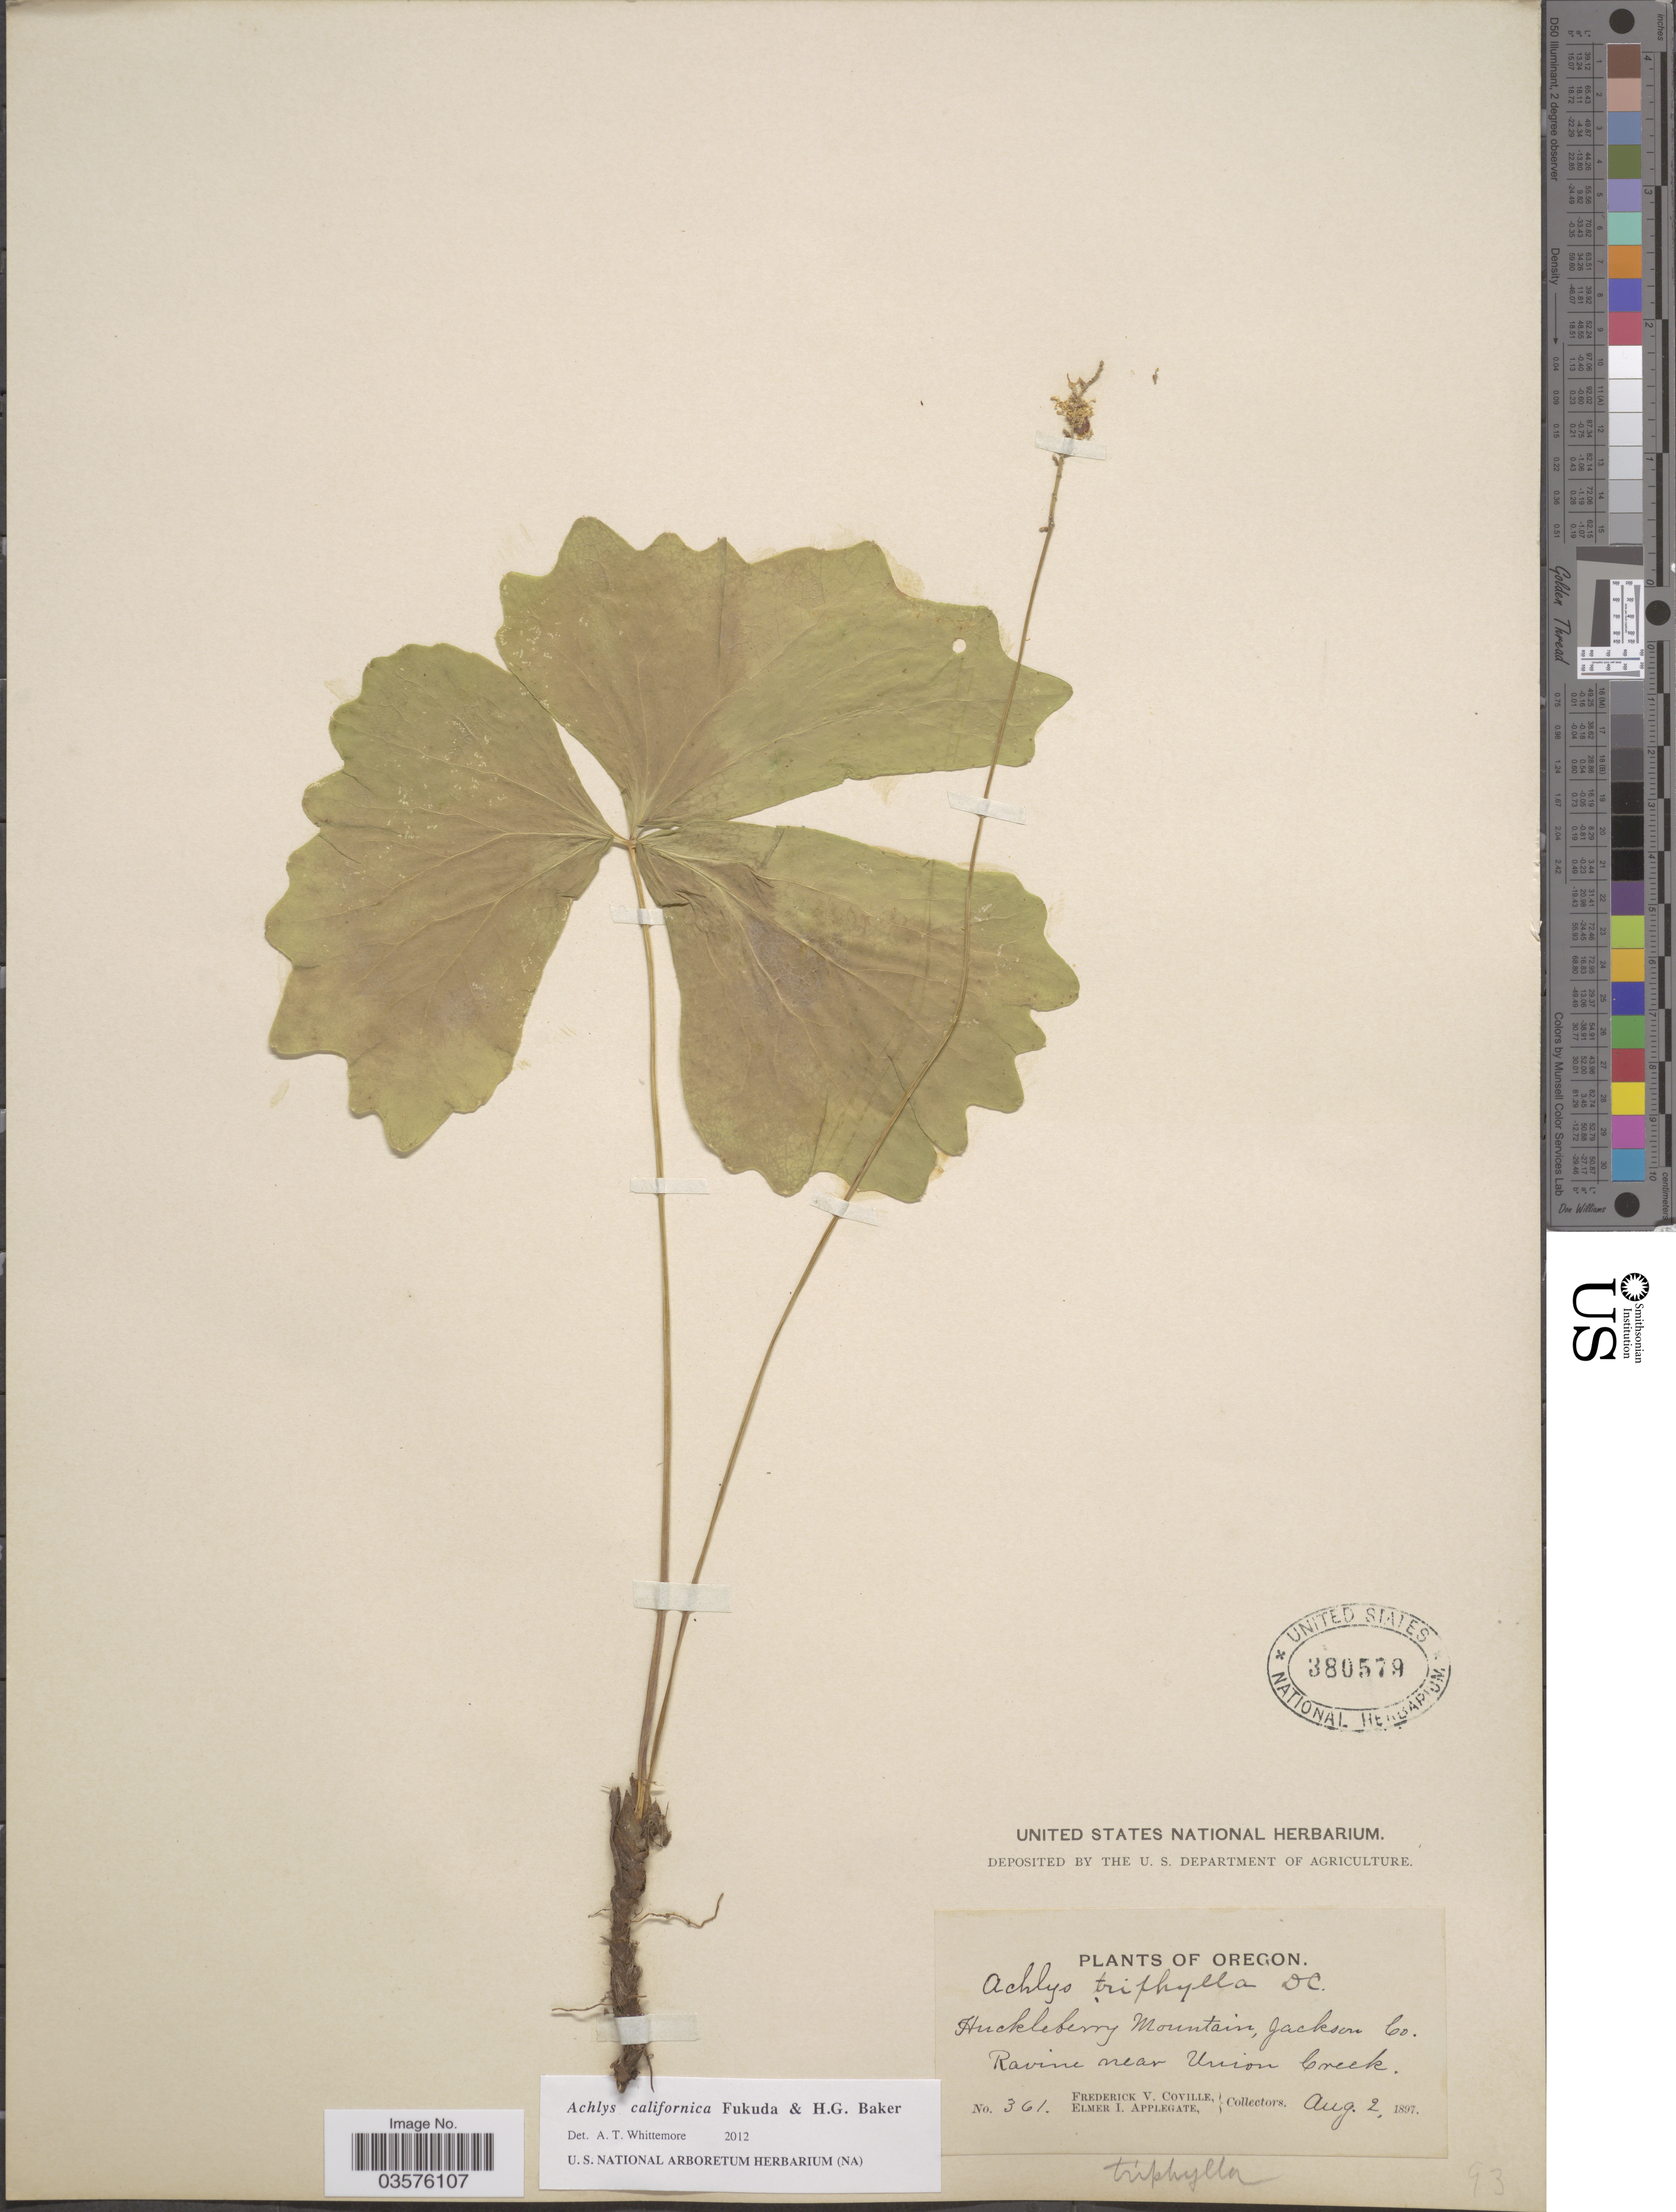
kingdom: Plantae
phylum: Tracheophyta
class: Magnoliopsida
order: Ranunculales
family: Berberidaceae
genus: Achlys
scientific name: Achlys californica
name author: Fukuda & H.G. Baker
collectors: F. V. Coville & E. I. Applegate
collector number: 361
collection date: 1897-08-02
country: United States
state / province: Oregon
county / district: Jackson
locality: Huckleberry Mountain, Jackson Co. Ravine near Union Creek.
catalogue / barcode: US 380579